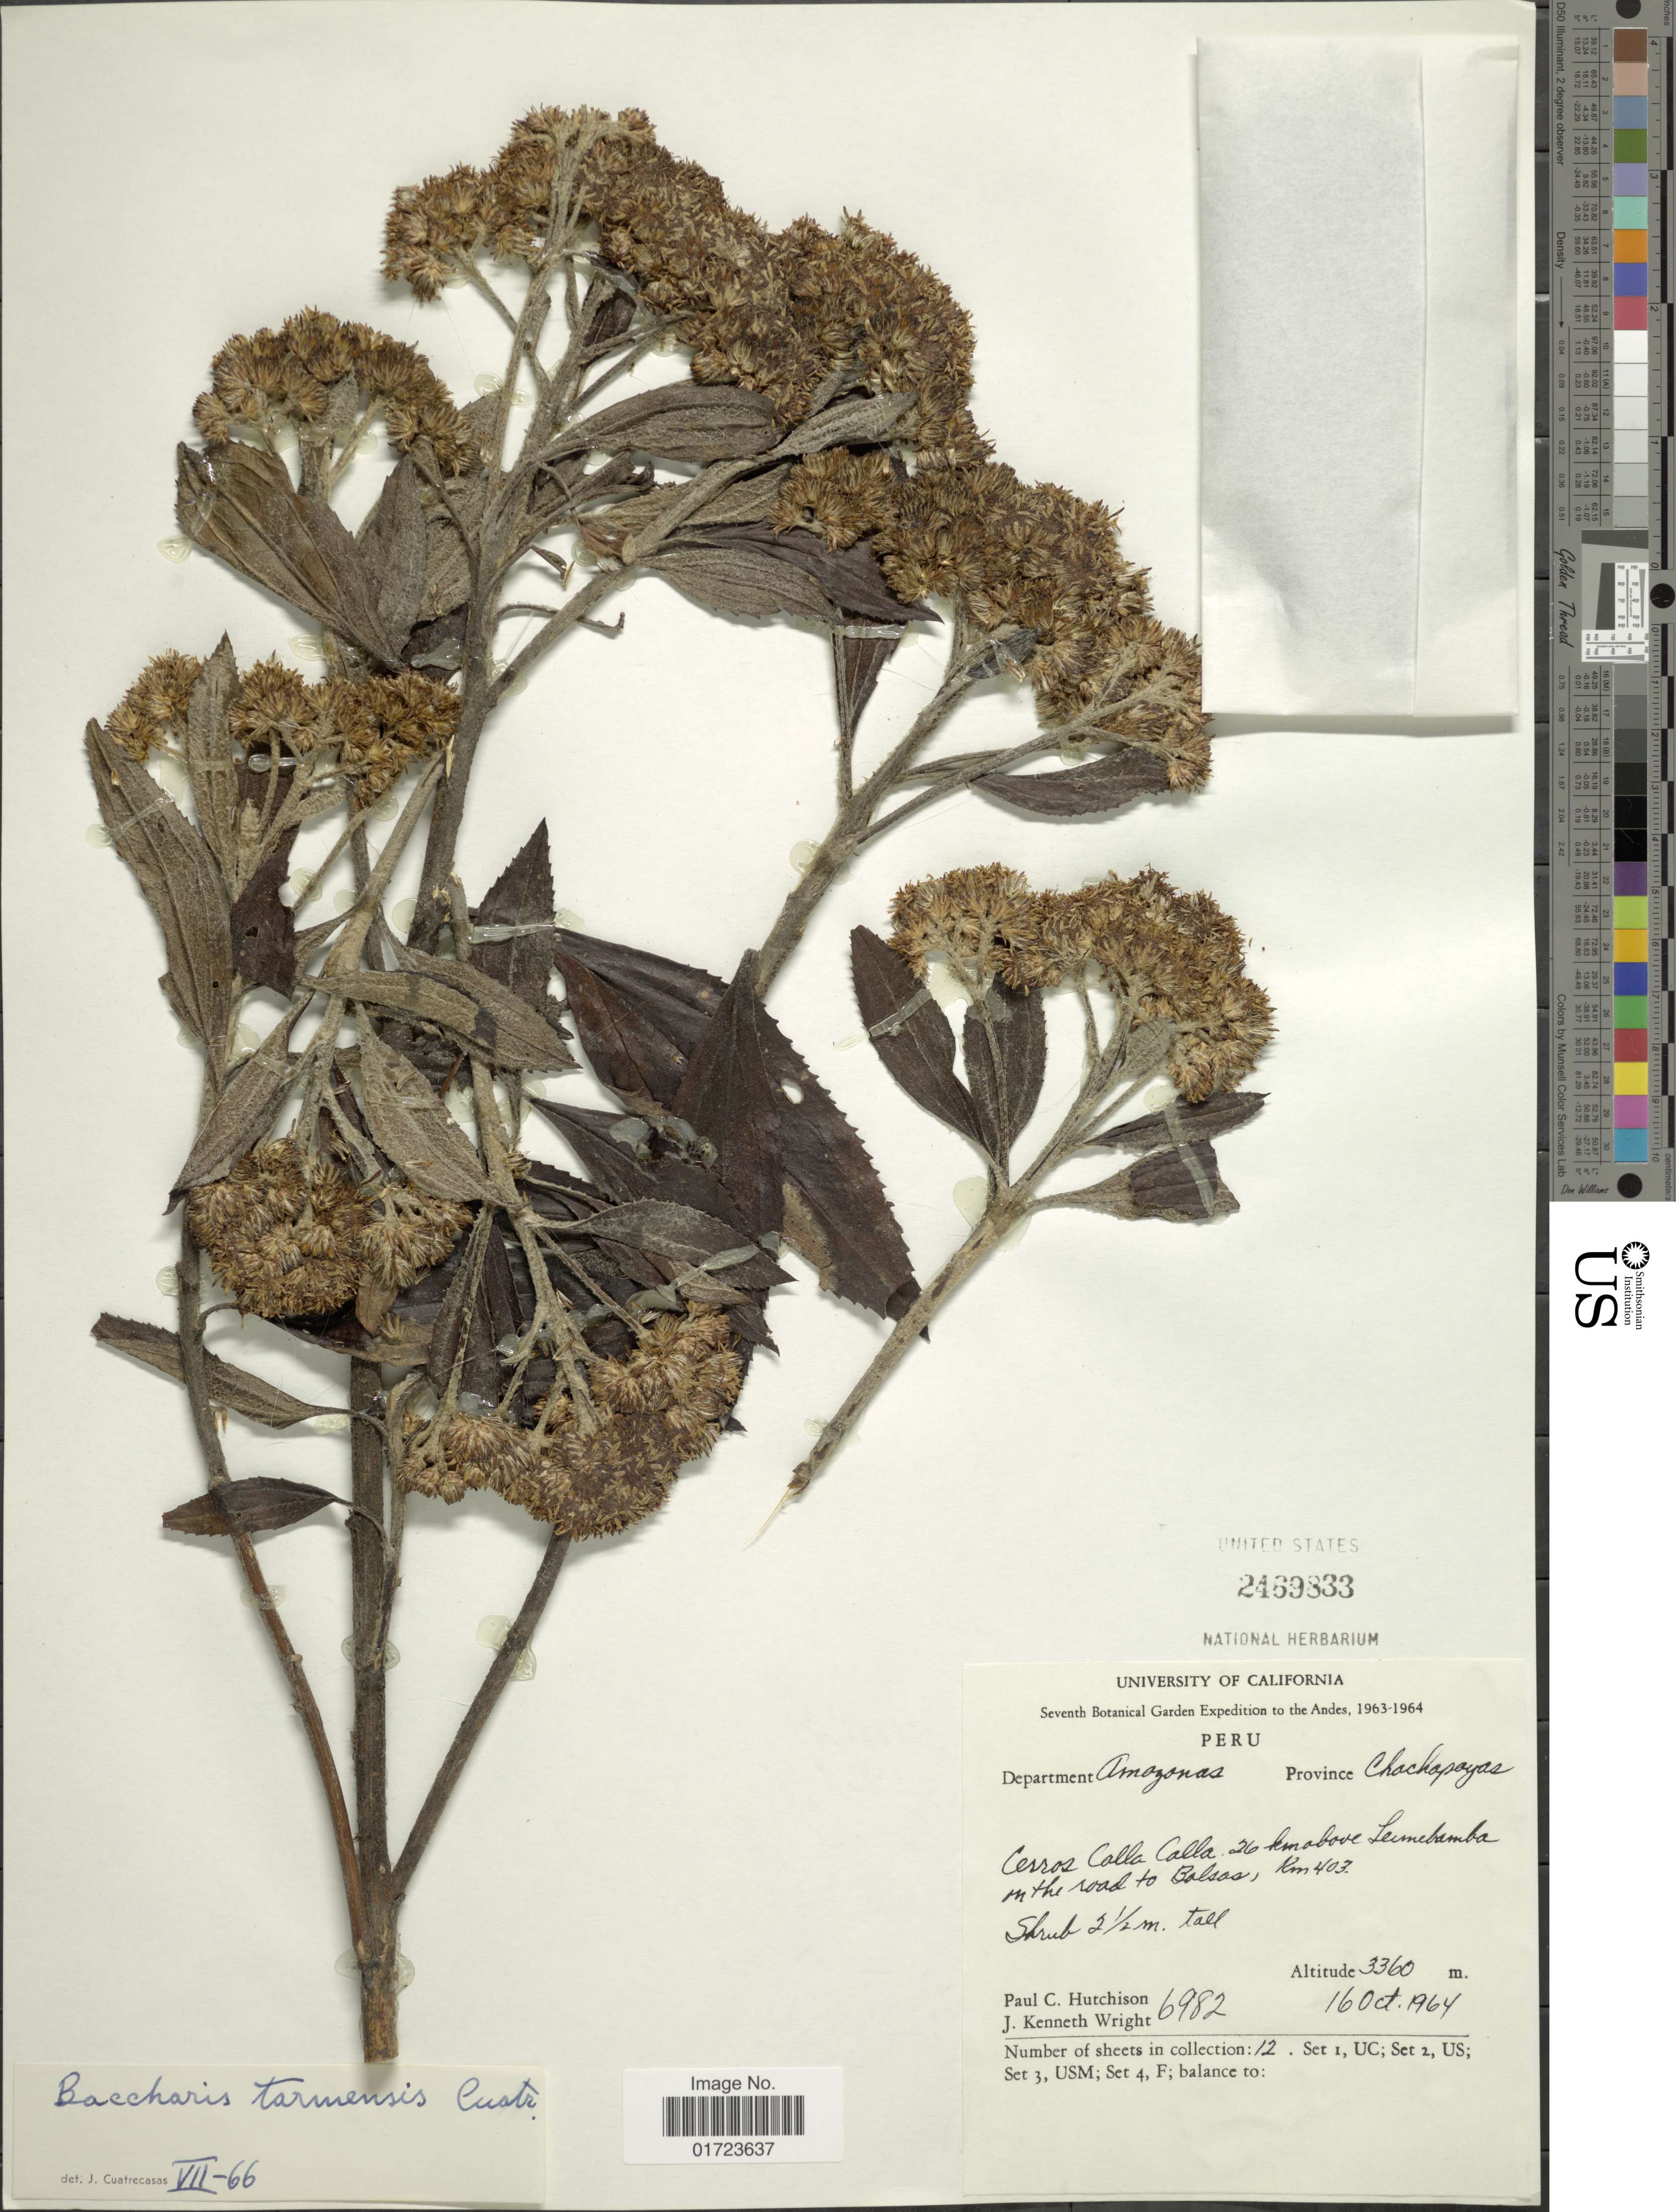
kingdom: Plantae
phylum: Tracheophyta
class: Magnoliopsida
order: Asterales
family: Asteraceae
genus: Baccharis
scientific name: Baccharis tarmensis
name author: Cuatrec.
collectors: P. C. Hutchison & J. K. Wright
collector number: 6982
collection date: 1964-10-16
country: Peru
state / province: Amazonas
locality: Department Amazonas. Province Chachapoyas. Cerros Calla Calla. 26 km aboveLeimebamba on the road to Balsas, km 403.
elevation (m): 3360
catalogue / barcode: US 2469833